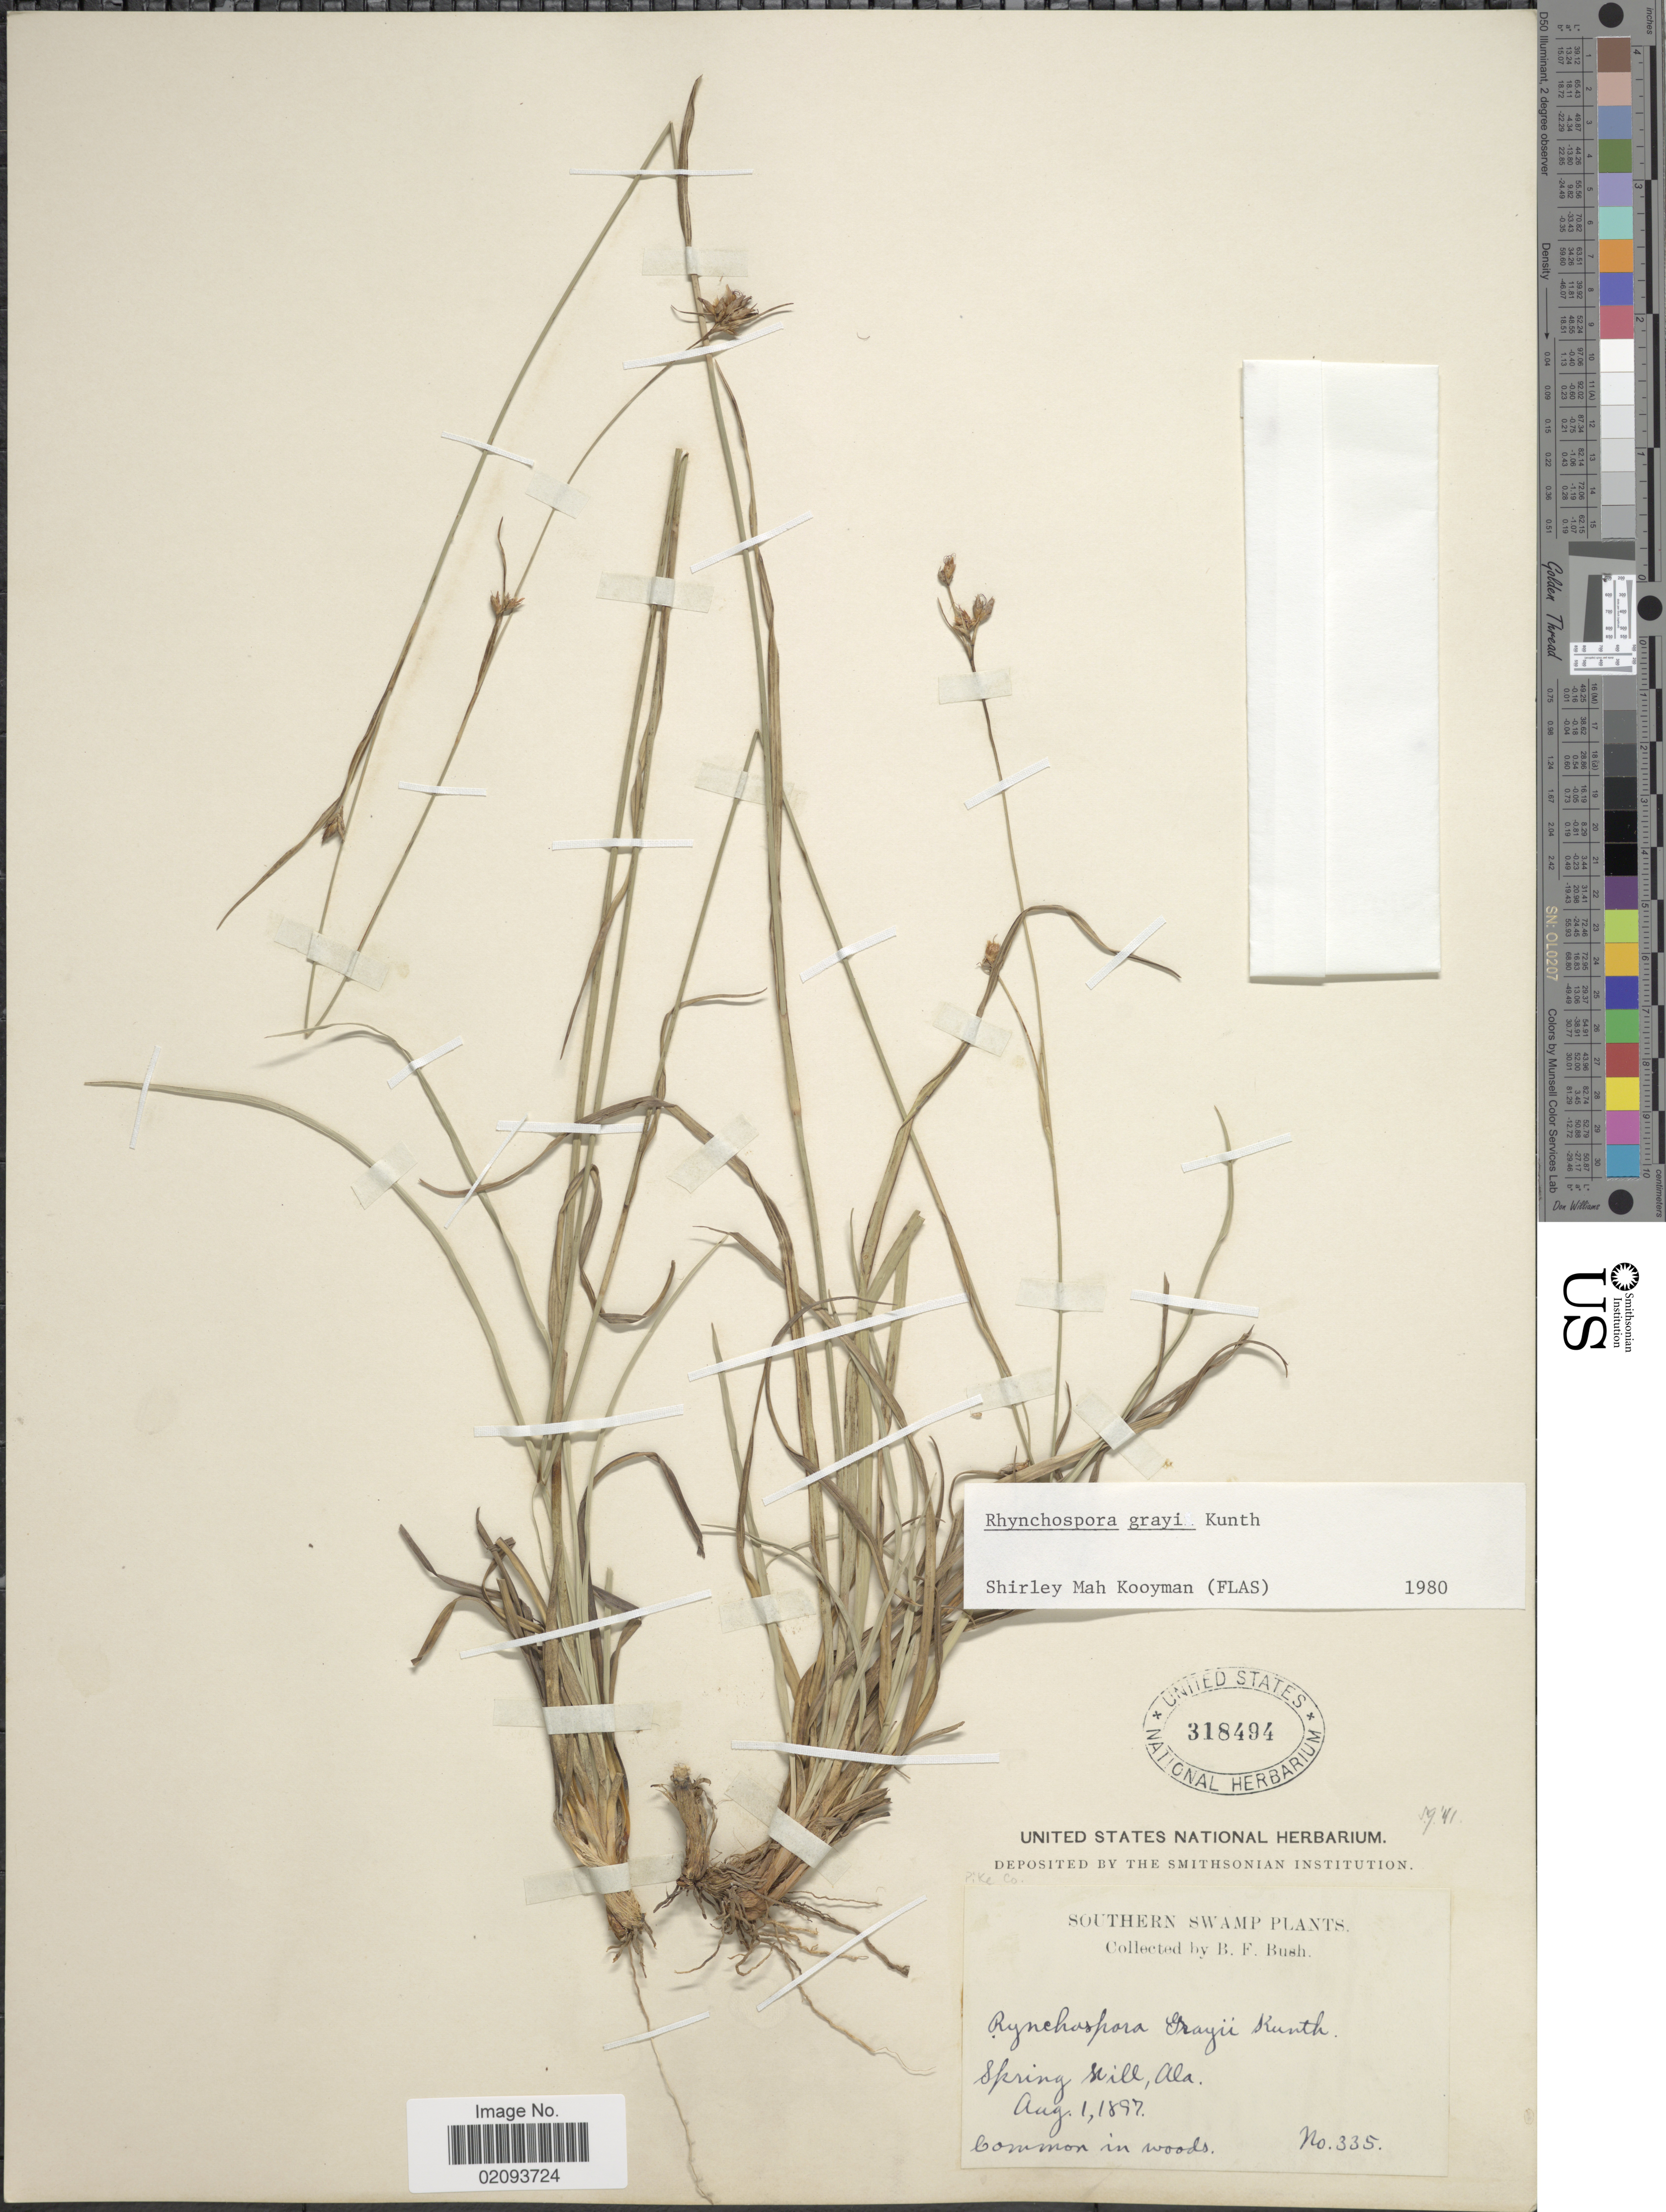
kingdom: Plantae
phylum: Tracheophyta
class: Liliopsida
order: Poales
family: Cyperaceae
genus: Rhynchospora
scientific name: Rhynchospora grayi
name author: Kunth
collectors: B. F. Bush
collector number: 335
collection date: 1897-08-01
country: United States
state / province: Alabama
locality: Southern Swamp. Spring Hill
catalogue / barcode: US 318494